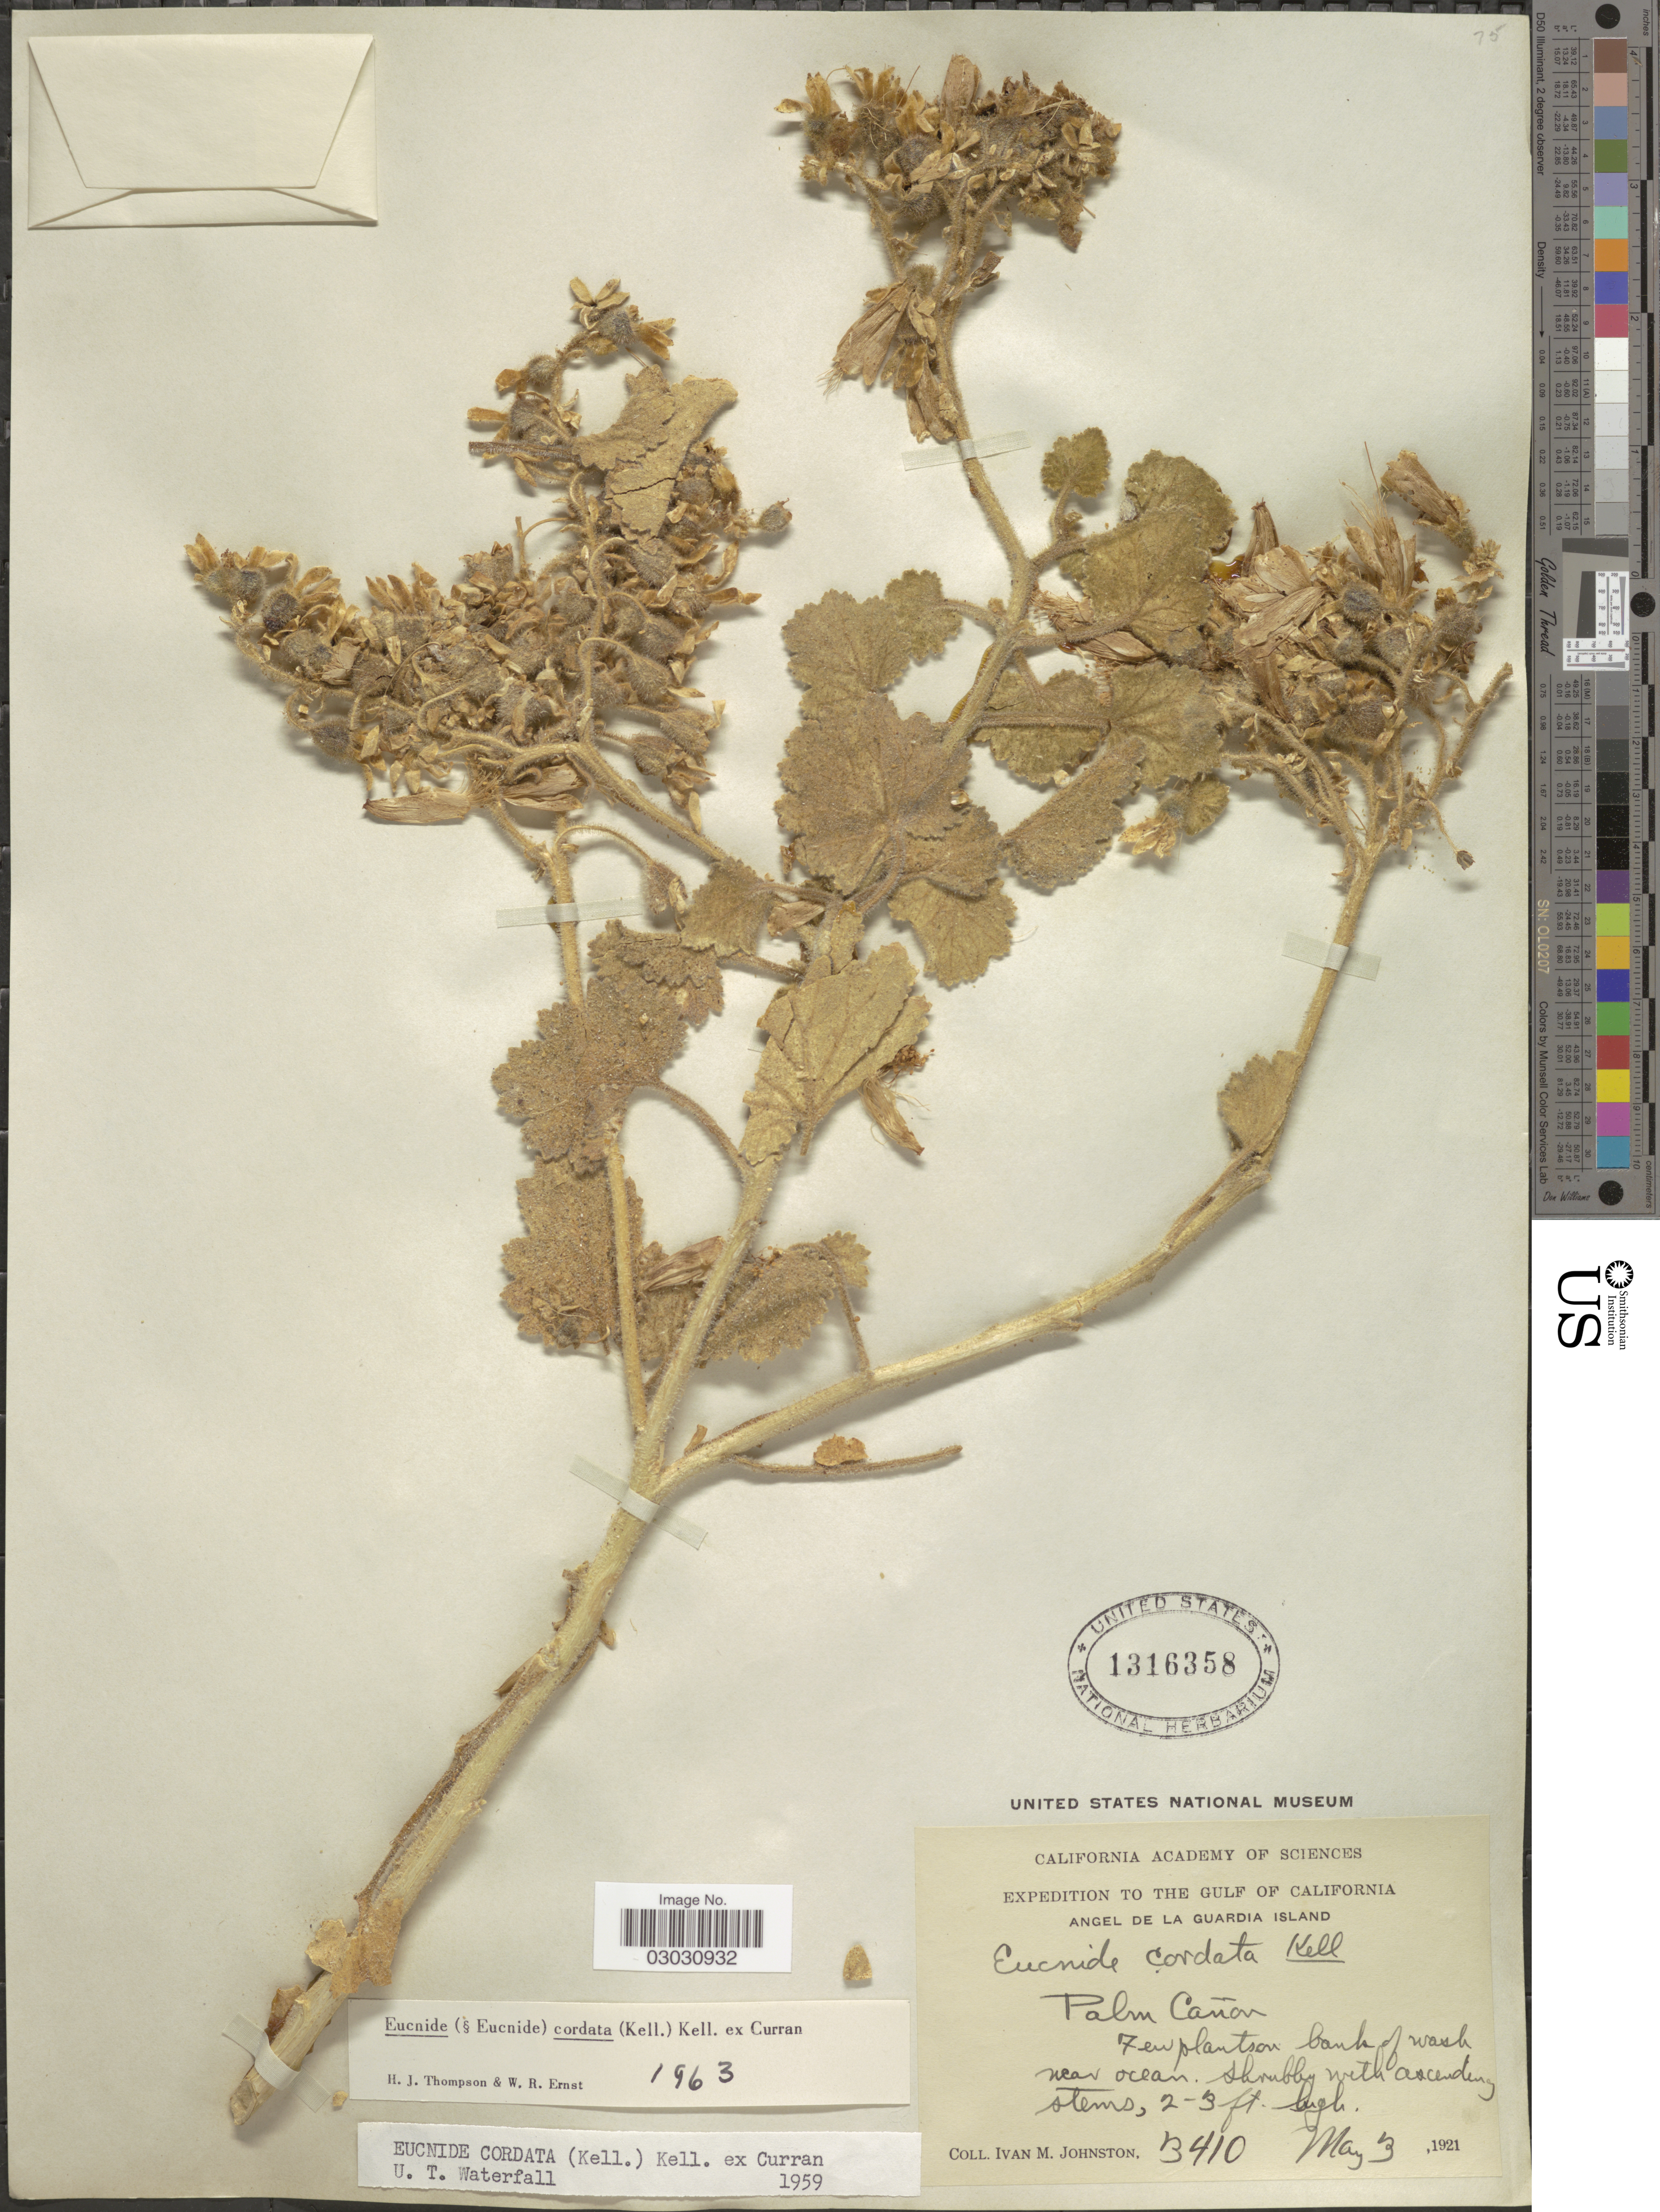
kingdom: Plantae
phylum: Tracheophyta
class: Magnoliopsida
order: Cornales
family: Loasaceae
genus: Eucnide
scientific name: Eucnide cordata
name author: (Kell.) Kellogg ex Curran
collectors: I.M. Johnston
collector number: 3410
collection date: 1921-05-03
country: Mexico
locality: Gulf of California. Angel de La Guardia Island. Palm Cañon.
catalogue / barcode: US 1316358